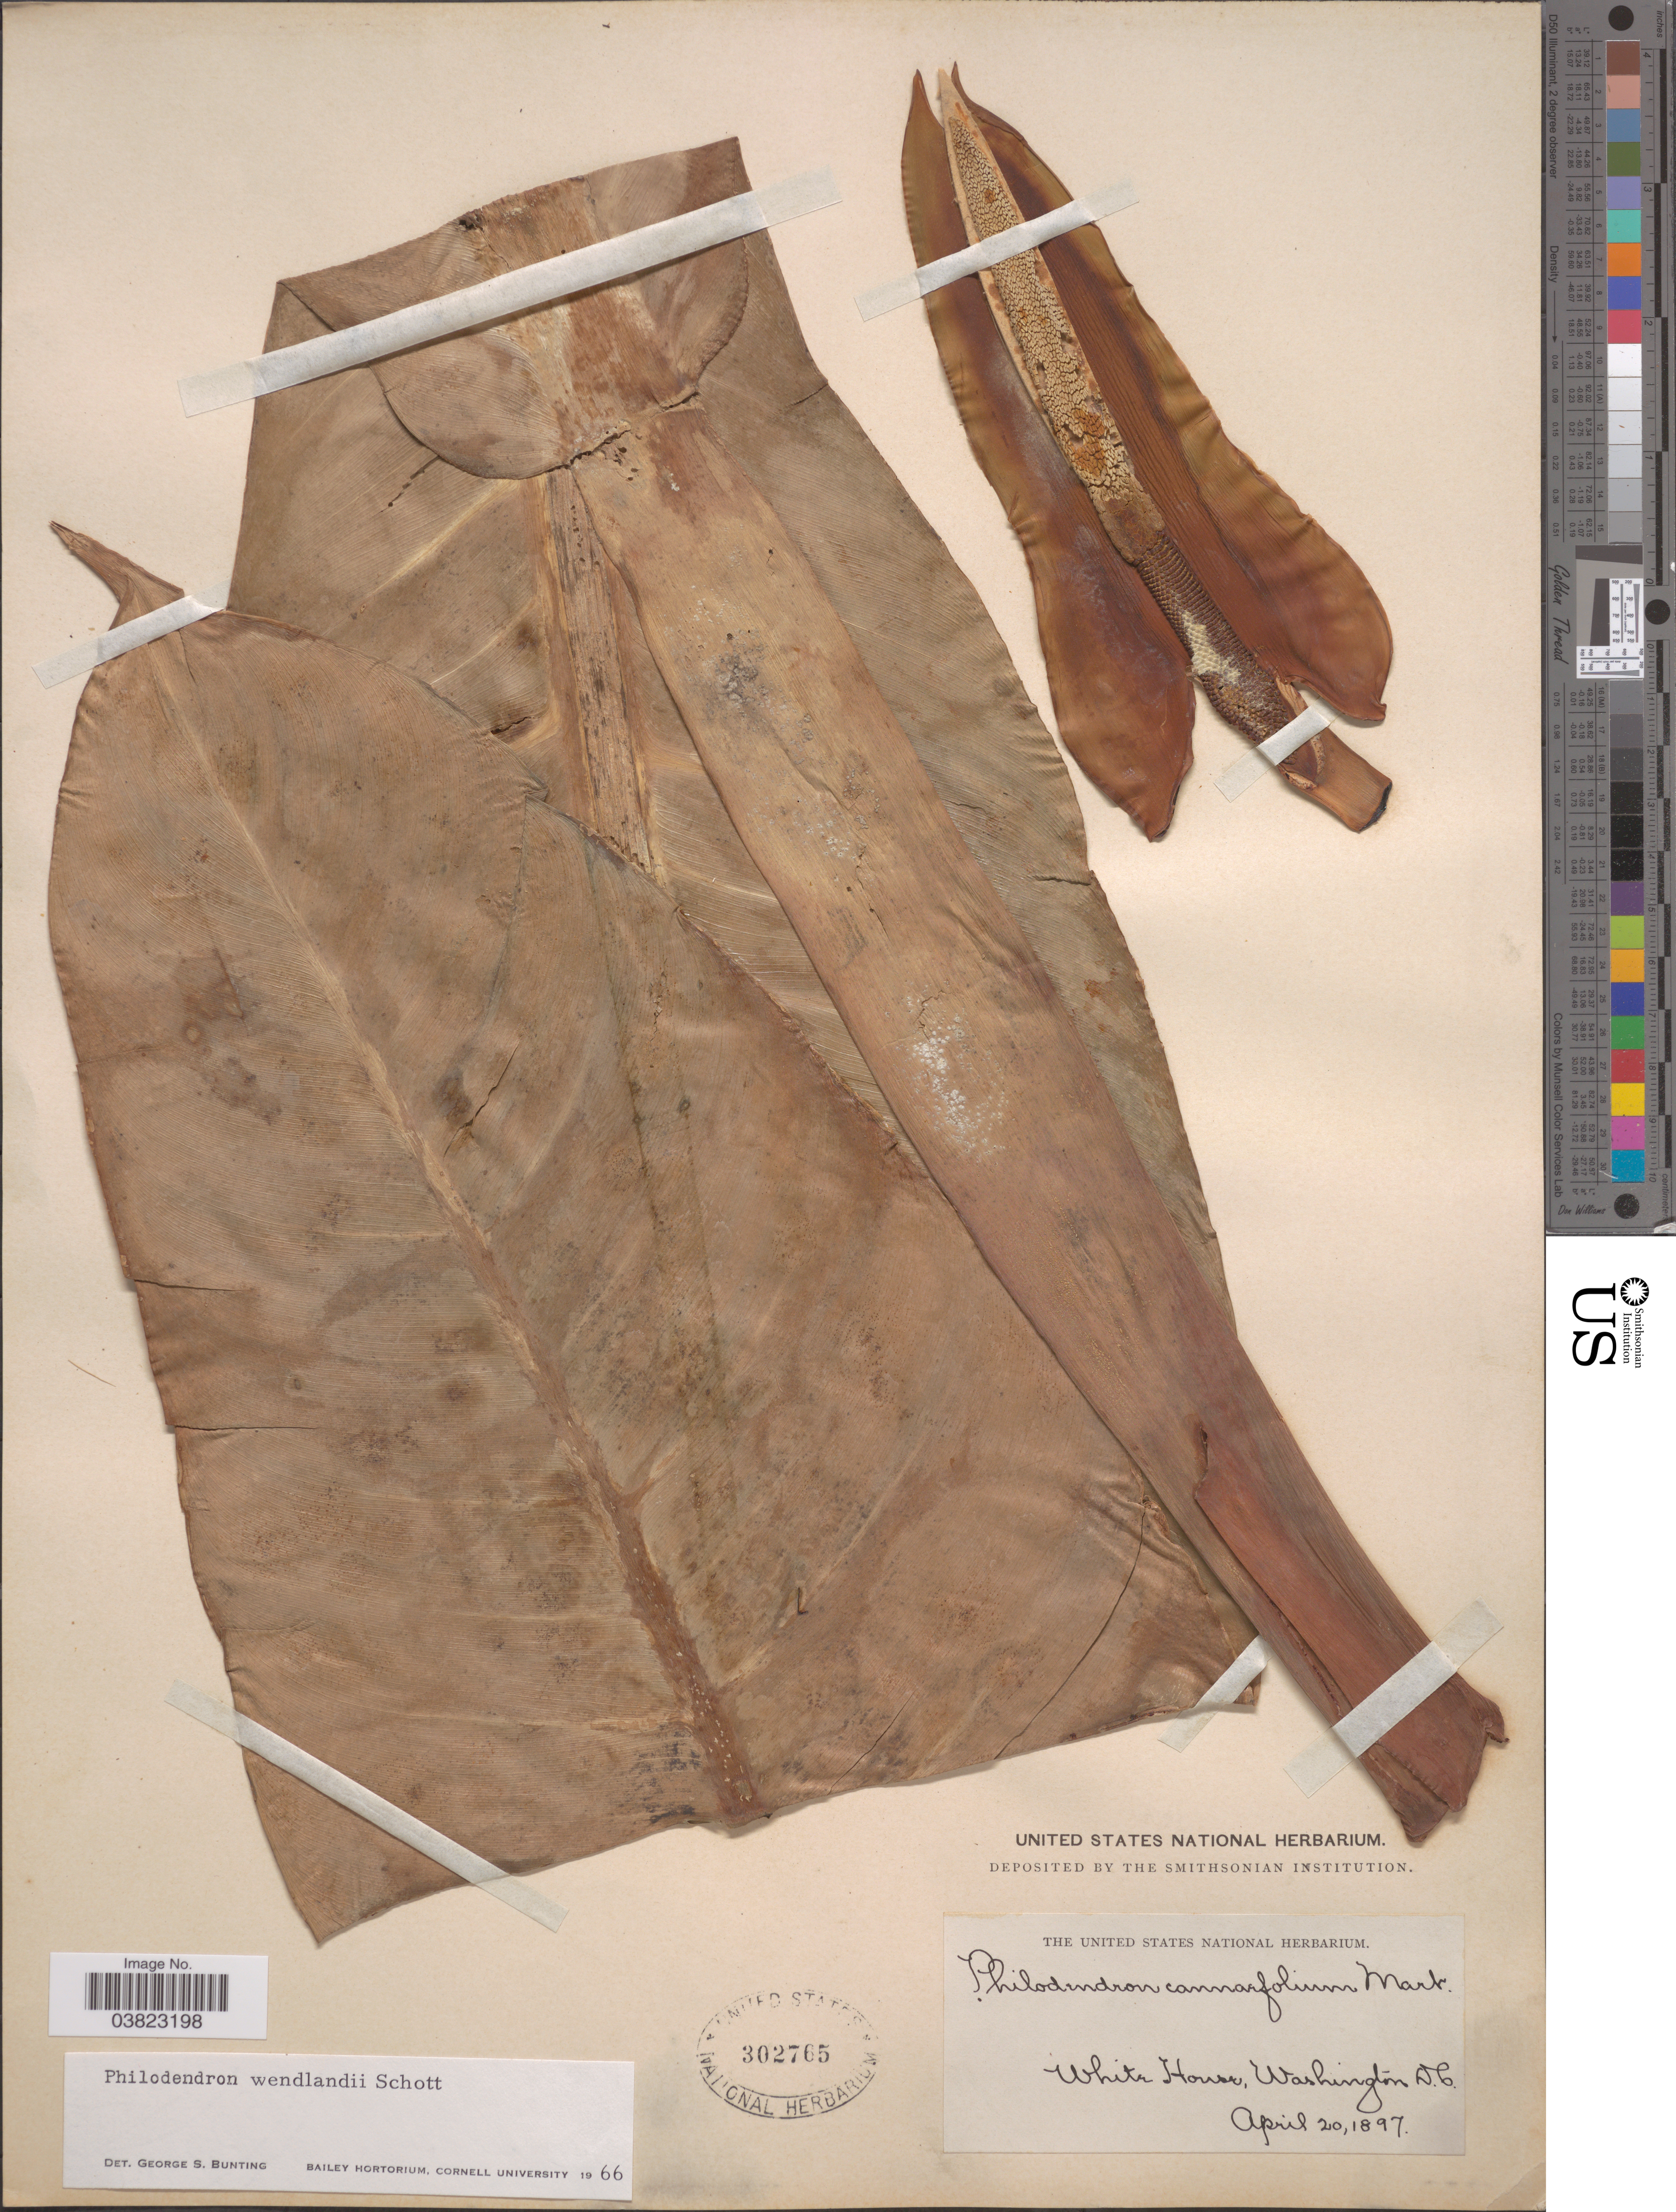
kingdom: Plantae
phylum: Tracheophyta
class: Liliopsida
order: Alismatales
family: Araceae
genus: Philodendron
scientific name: Philodendron wendlandii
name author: Schott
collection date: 1897-04-20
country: United States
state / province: District of Columbia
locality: White House, Washington D.C.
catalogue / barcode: US 302765